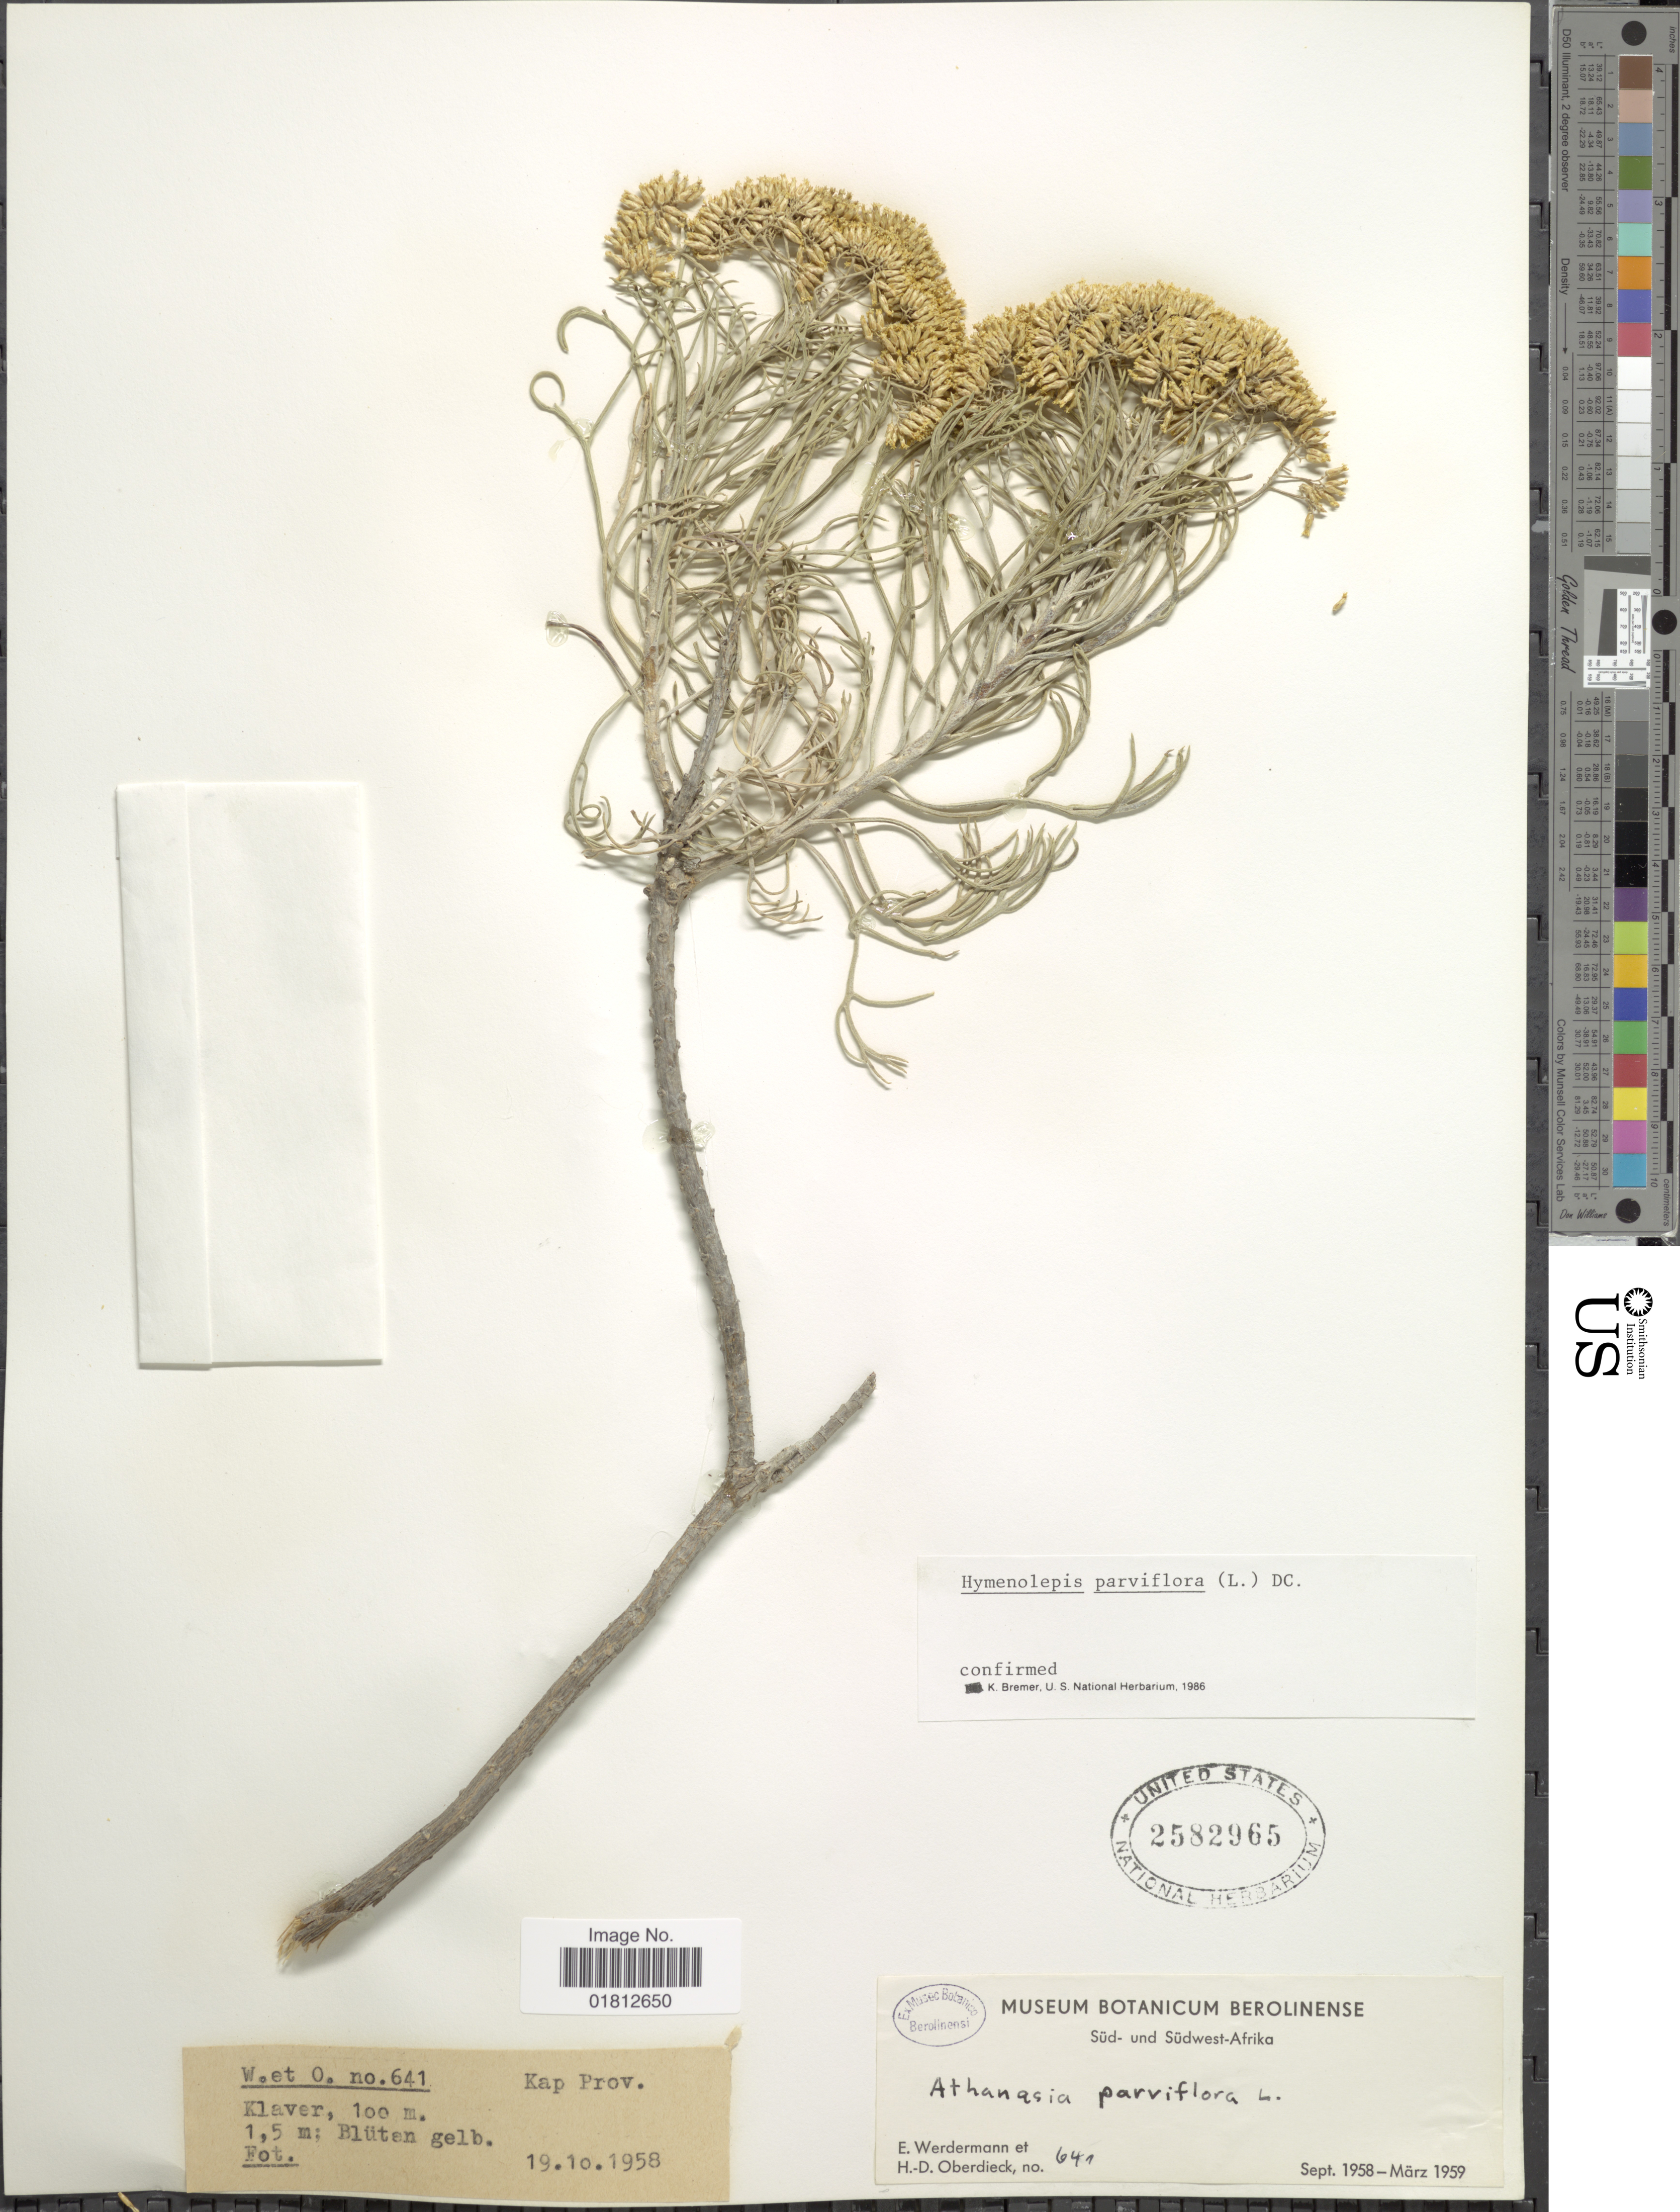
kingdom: Plantae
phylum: Tracheophyta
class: Magnoliopsida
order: Asterales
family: Asteraceae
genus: Hymenolepis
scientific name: Hymenolepis parviflora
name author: (L.) DC.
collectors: E. Werdermann & H. Oberdieck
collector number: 641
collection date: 1958-10-19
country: South Africa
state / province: Western Cape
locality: Kap Prov., Klaver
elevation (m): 100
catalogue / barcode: US 2582965